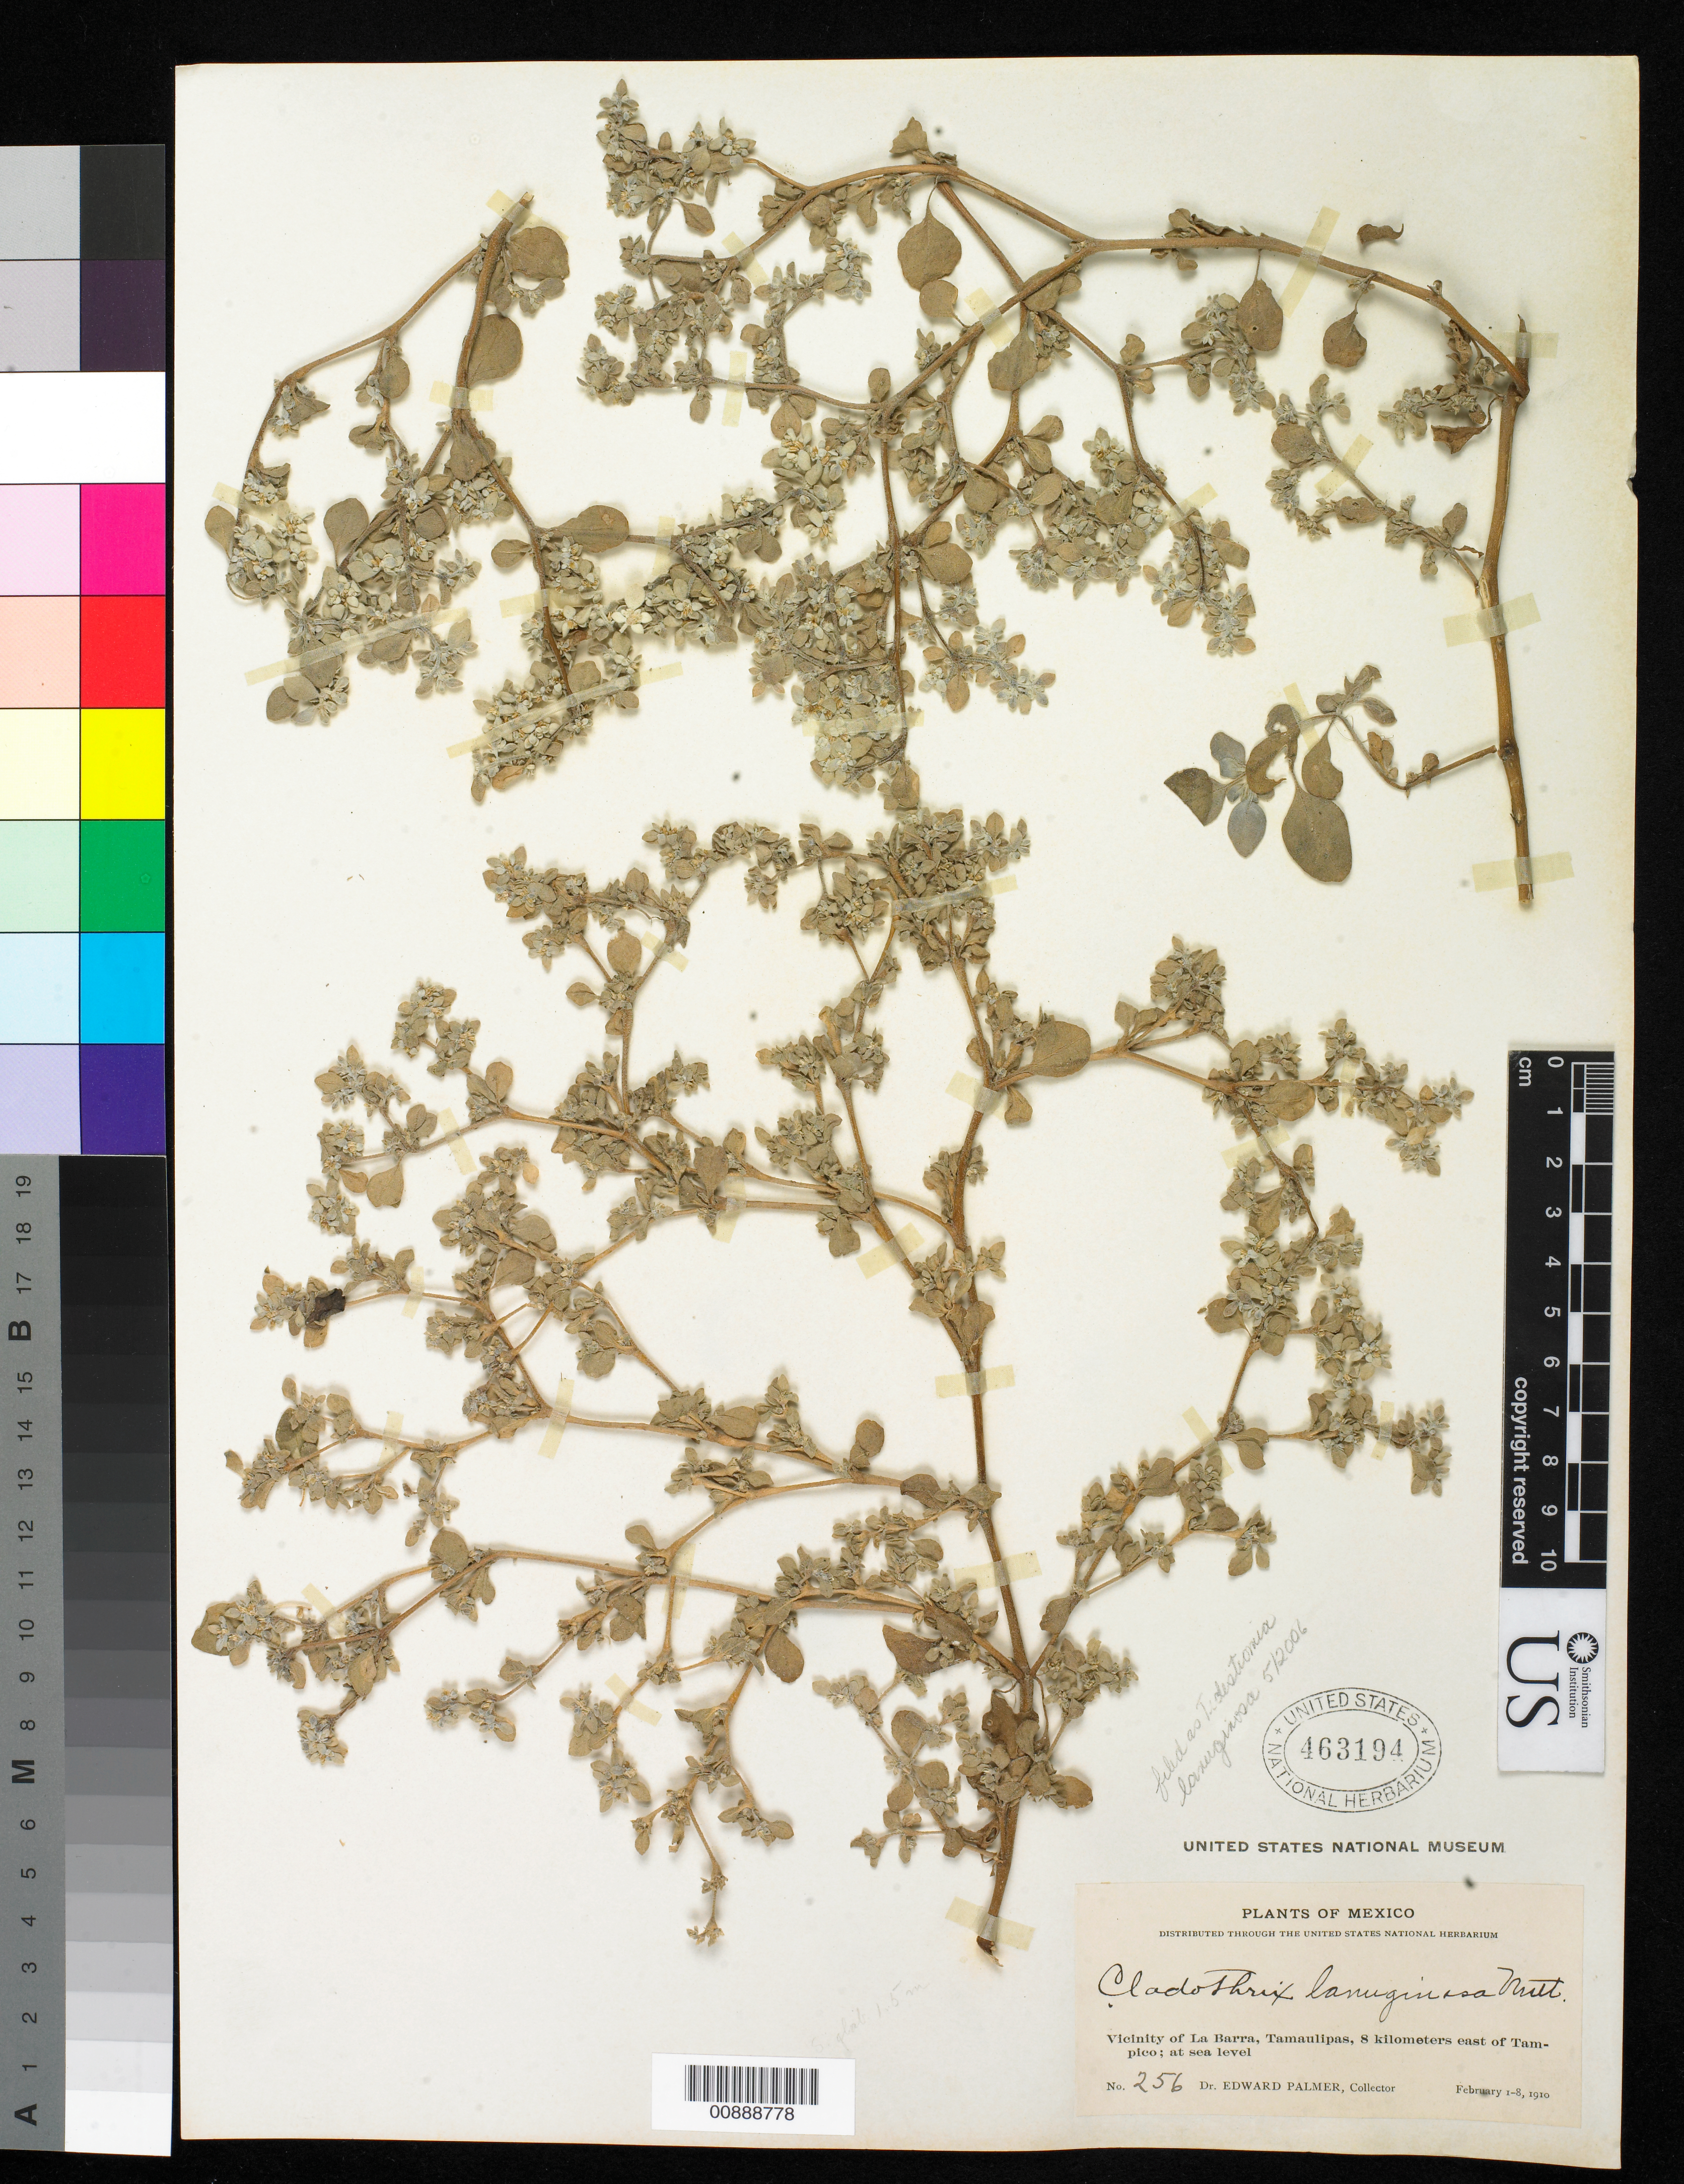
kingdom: Plantae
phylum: Tracheophyta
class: Magnoliopsida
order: Caryophyllales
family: Amaranthaceae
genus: Tidestromia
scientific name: Tidestromia lanuginosa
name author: (Nutt.) Standl.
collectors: E. Palmer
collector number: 256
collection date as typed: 01 Feb 1910 to 08 Feb 1910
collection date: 1910-02-01/1910-02-08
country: Mexico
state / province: Tamaulipas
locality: Vicinity of La Barra, 8 Kilometers east of Tampico.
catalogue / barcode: US 463194